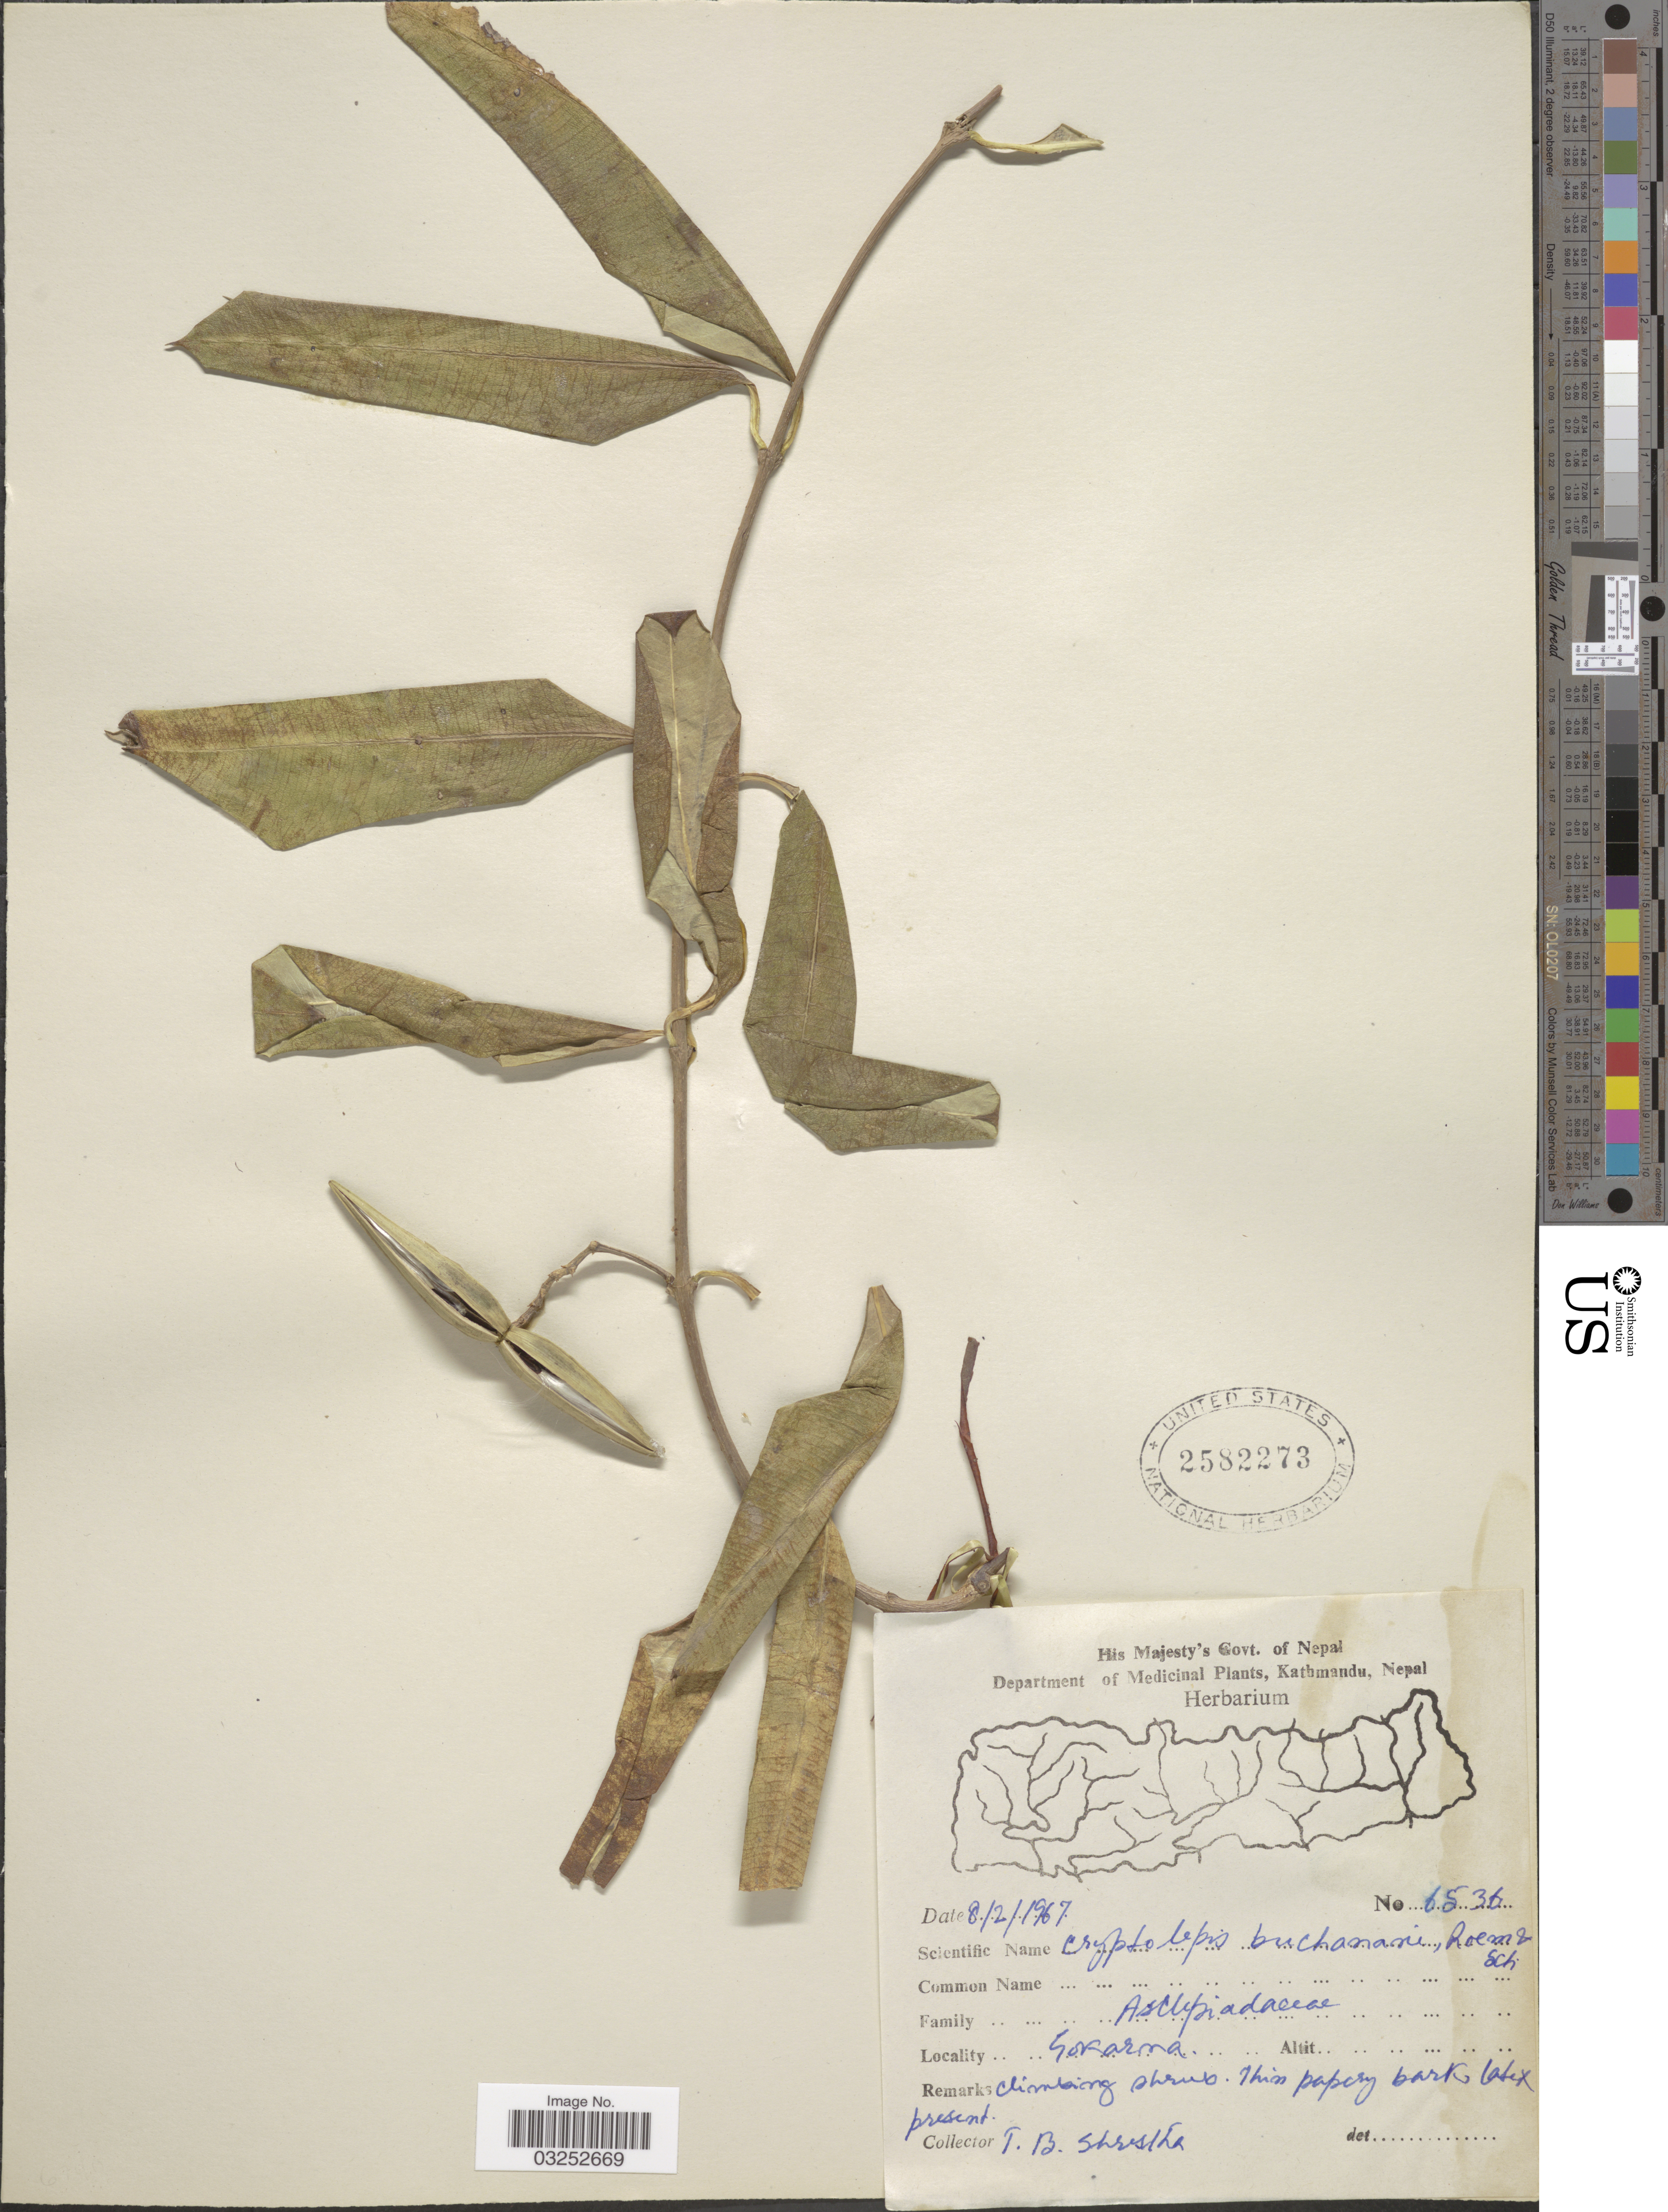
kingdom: Plantae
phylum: Tracheophyta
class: Magnoliopsida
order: Gentianales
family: Apocynaceae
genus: Cryptolepis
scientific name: Cryptolepis buchananii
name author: Roem. & Schult.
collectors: T. B. Shrestha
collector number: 6536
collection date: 1967-02-08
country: Nepal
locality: Nepal, Gokarna.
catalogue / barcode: US 2582273